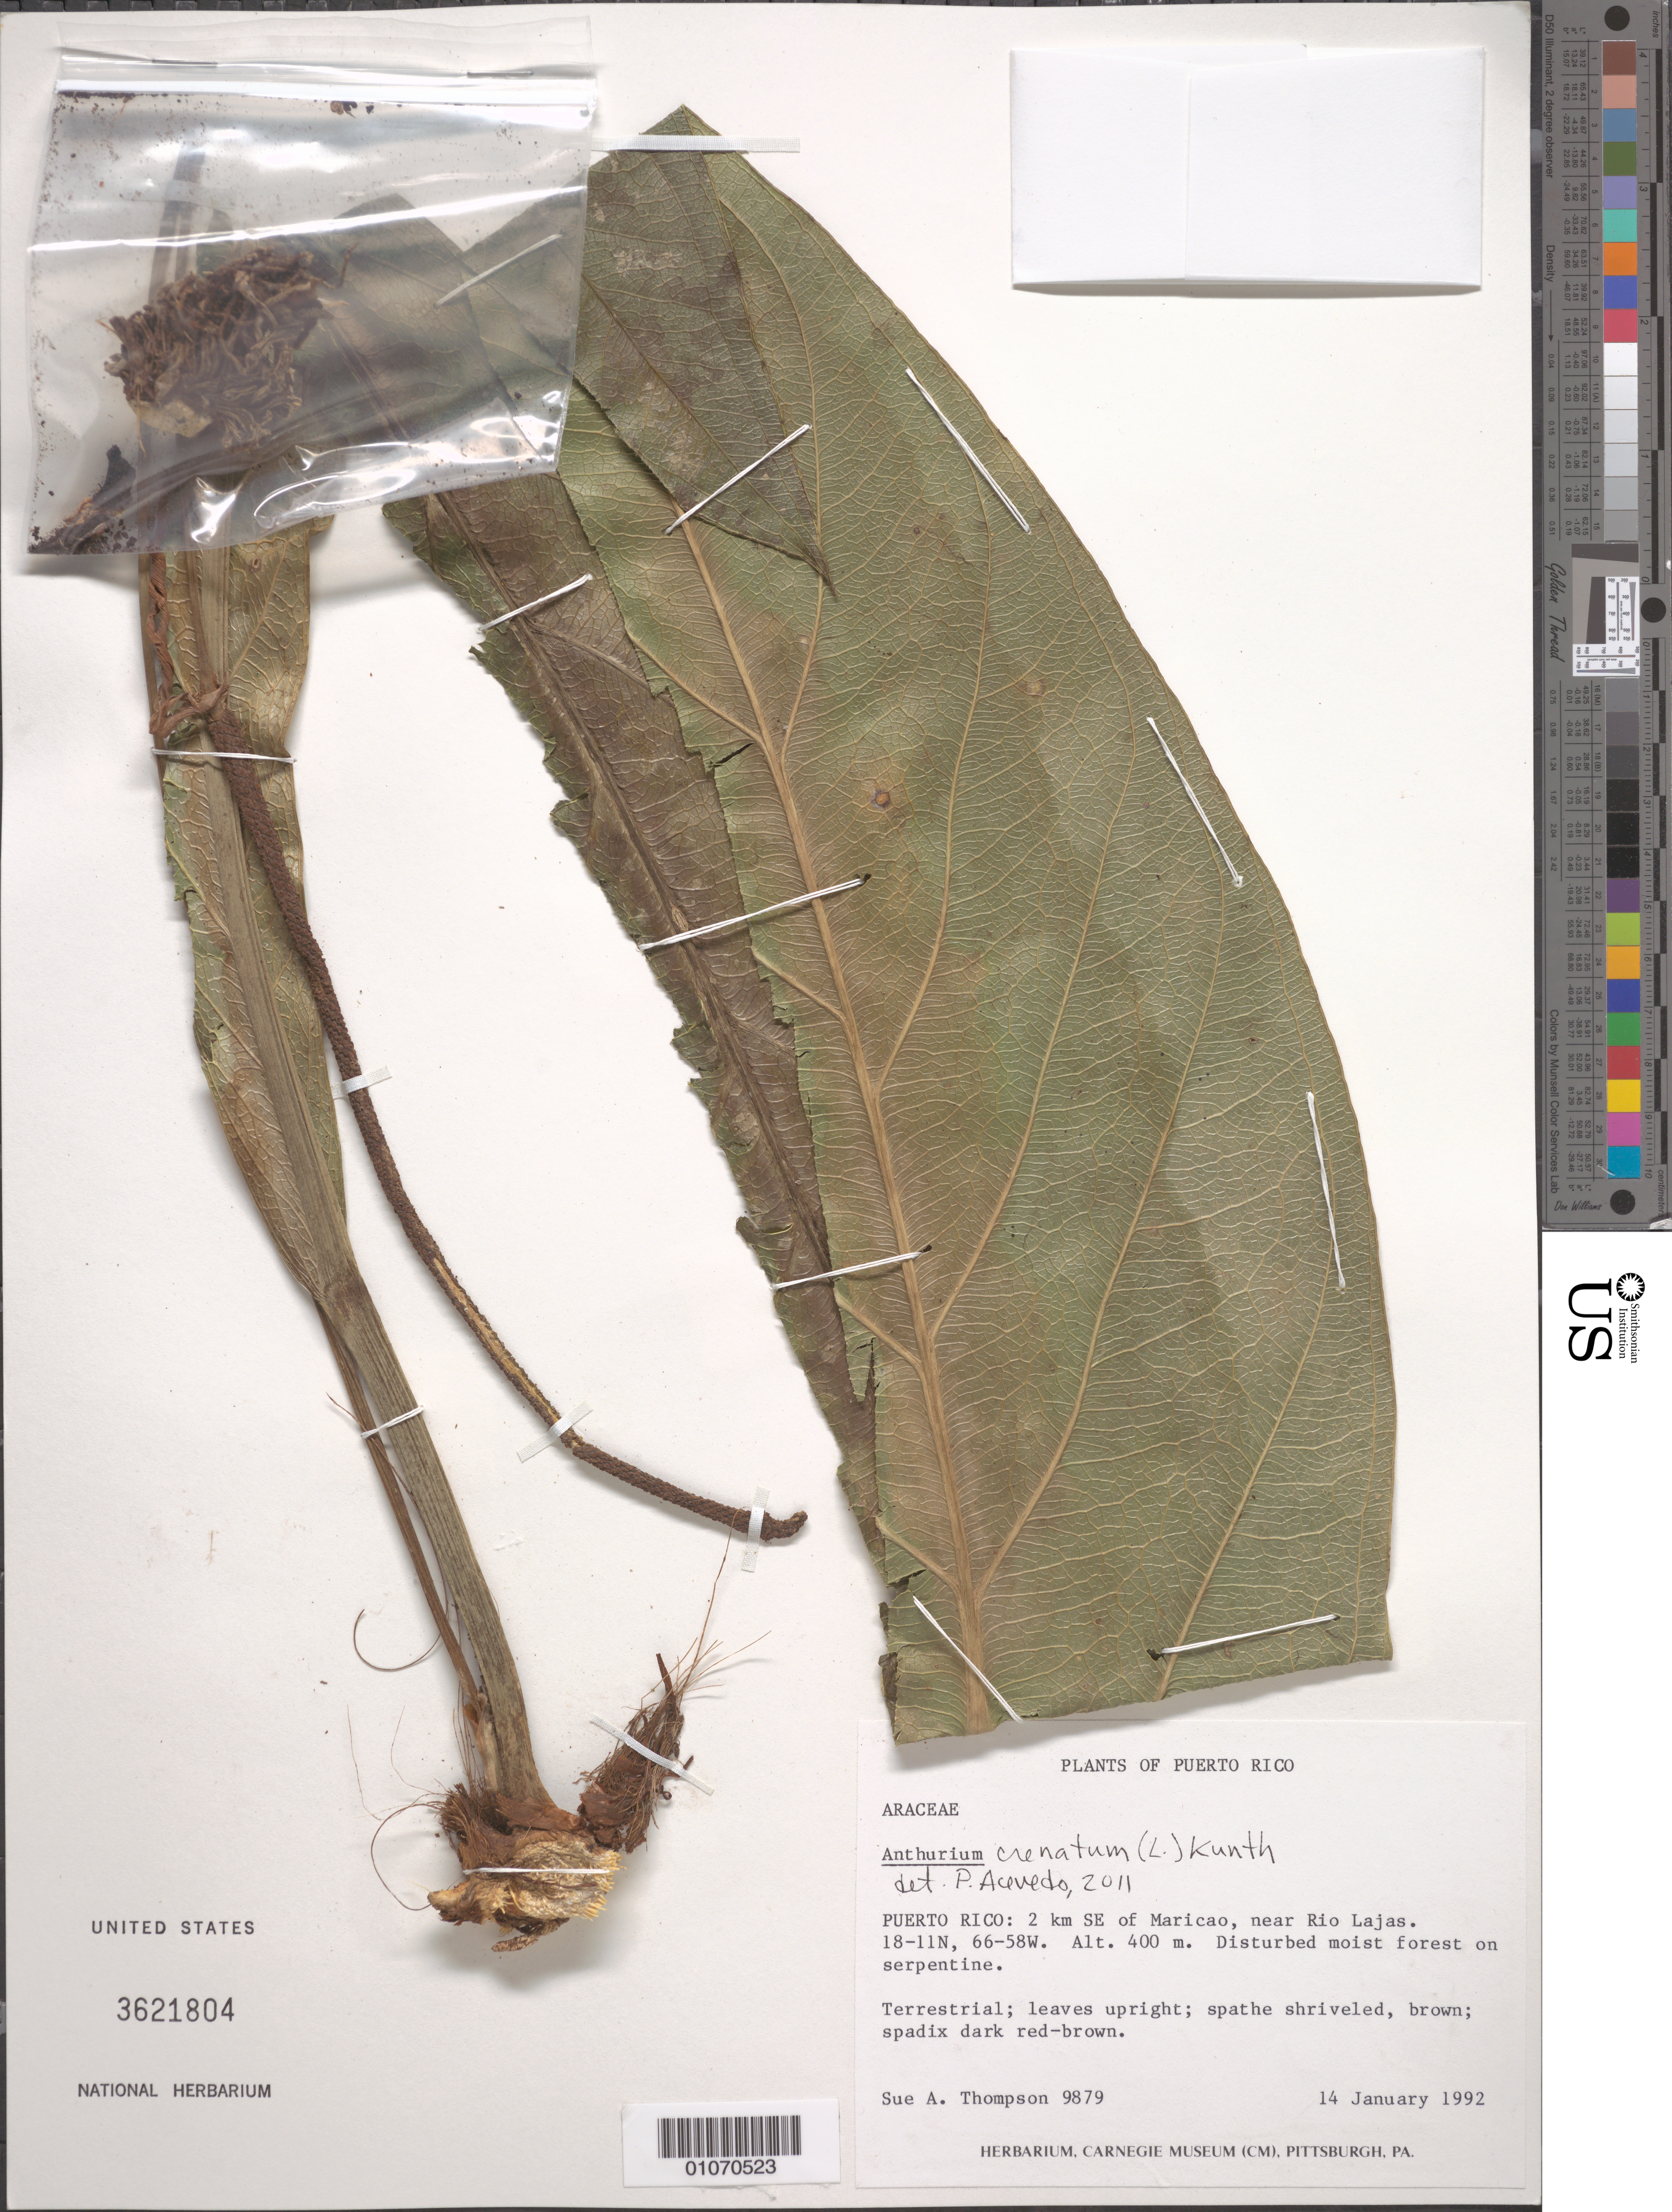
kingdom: Plantae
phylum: Tracheophyta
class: Liliopsida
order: Alismatales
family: Araceae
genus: Anthurium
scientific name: Anthurium crenatum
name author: (L.) Kunth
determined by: Acevedo-Rodríguez, P., (BOT), Smithsonian Institution - National Museum of Natural History (UNITED STATES)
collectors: S. A. Thompson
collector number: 9879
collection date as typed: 14 Jan 1992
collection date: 1992-01-14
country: Puerto Rico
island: Puerto Rico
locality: Maricao, 2 km SE; near Rio Lajas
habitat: Disturbed moist forest on serpentine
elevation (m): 400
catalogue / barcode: US 3621804